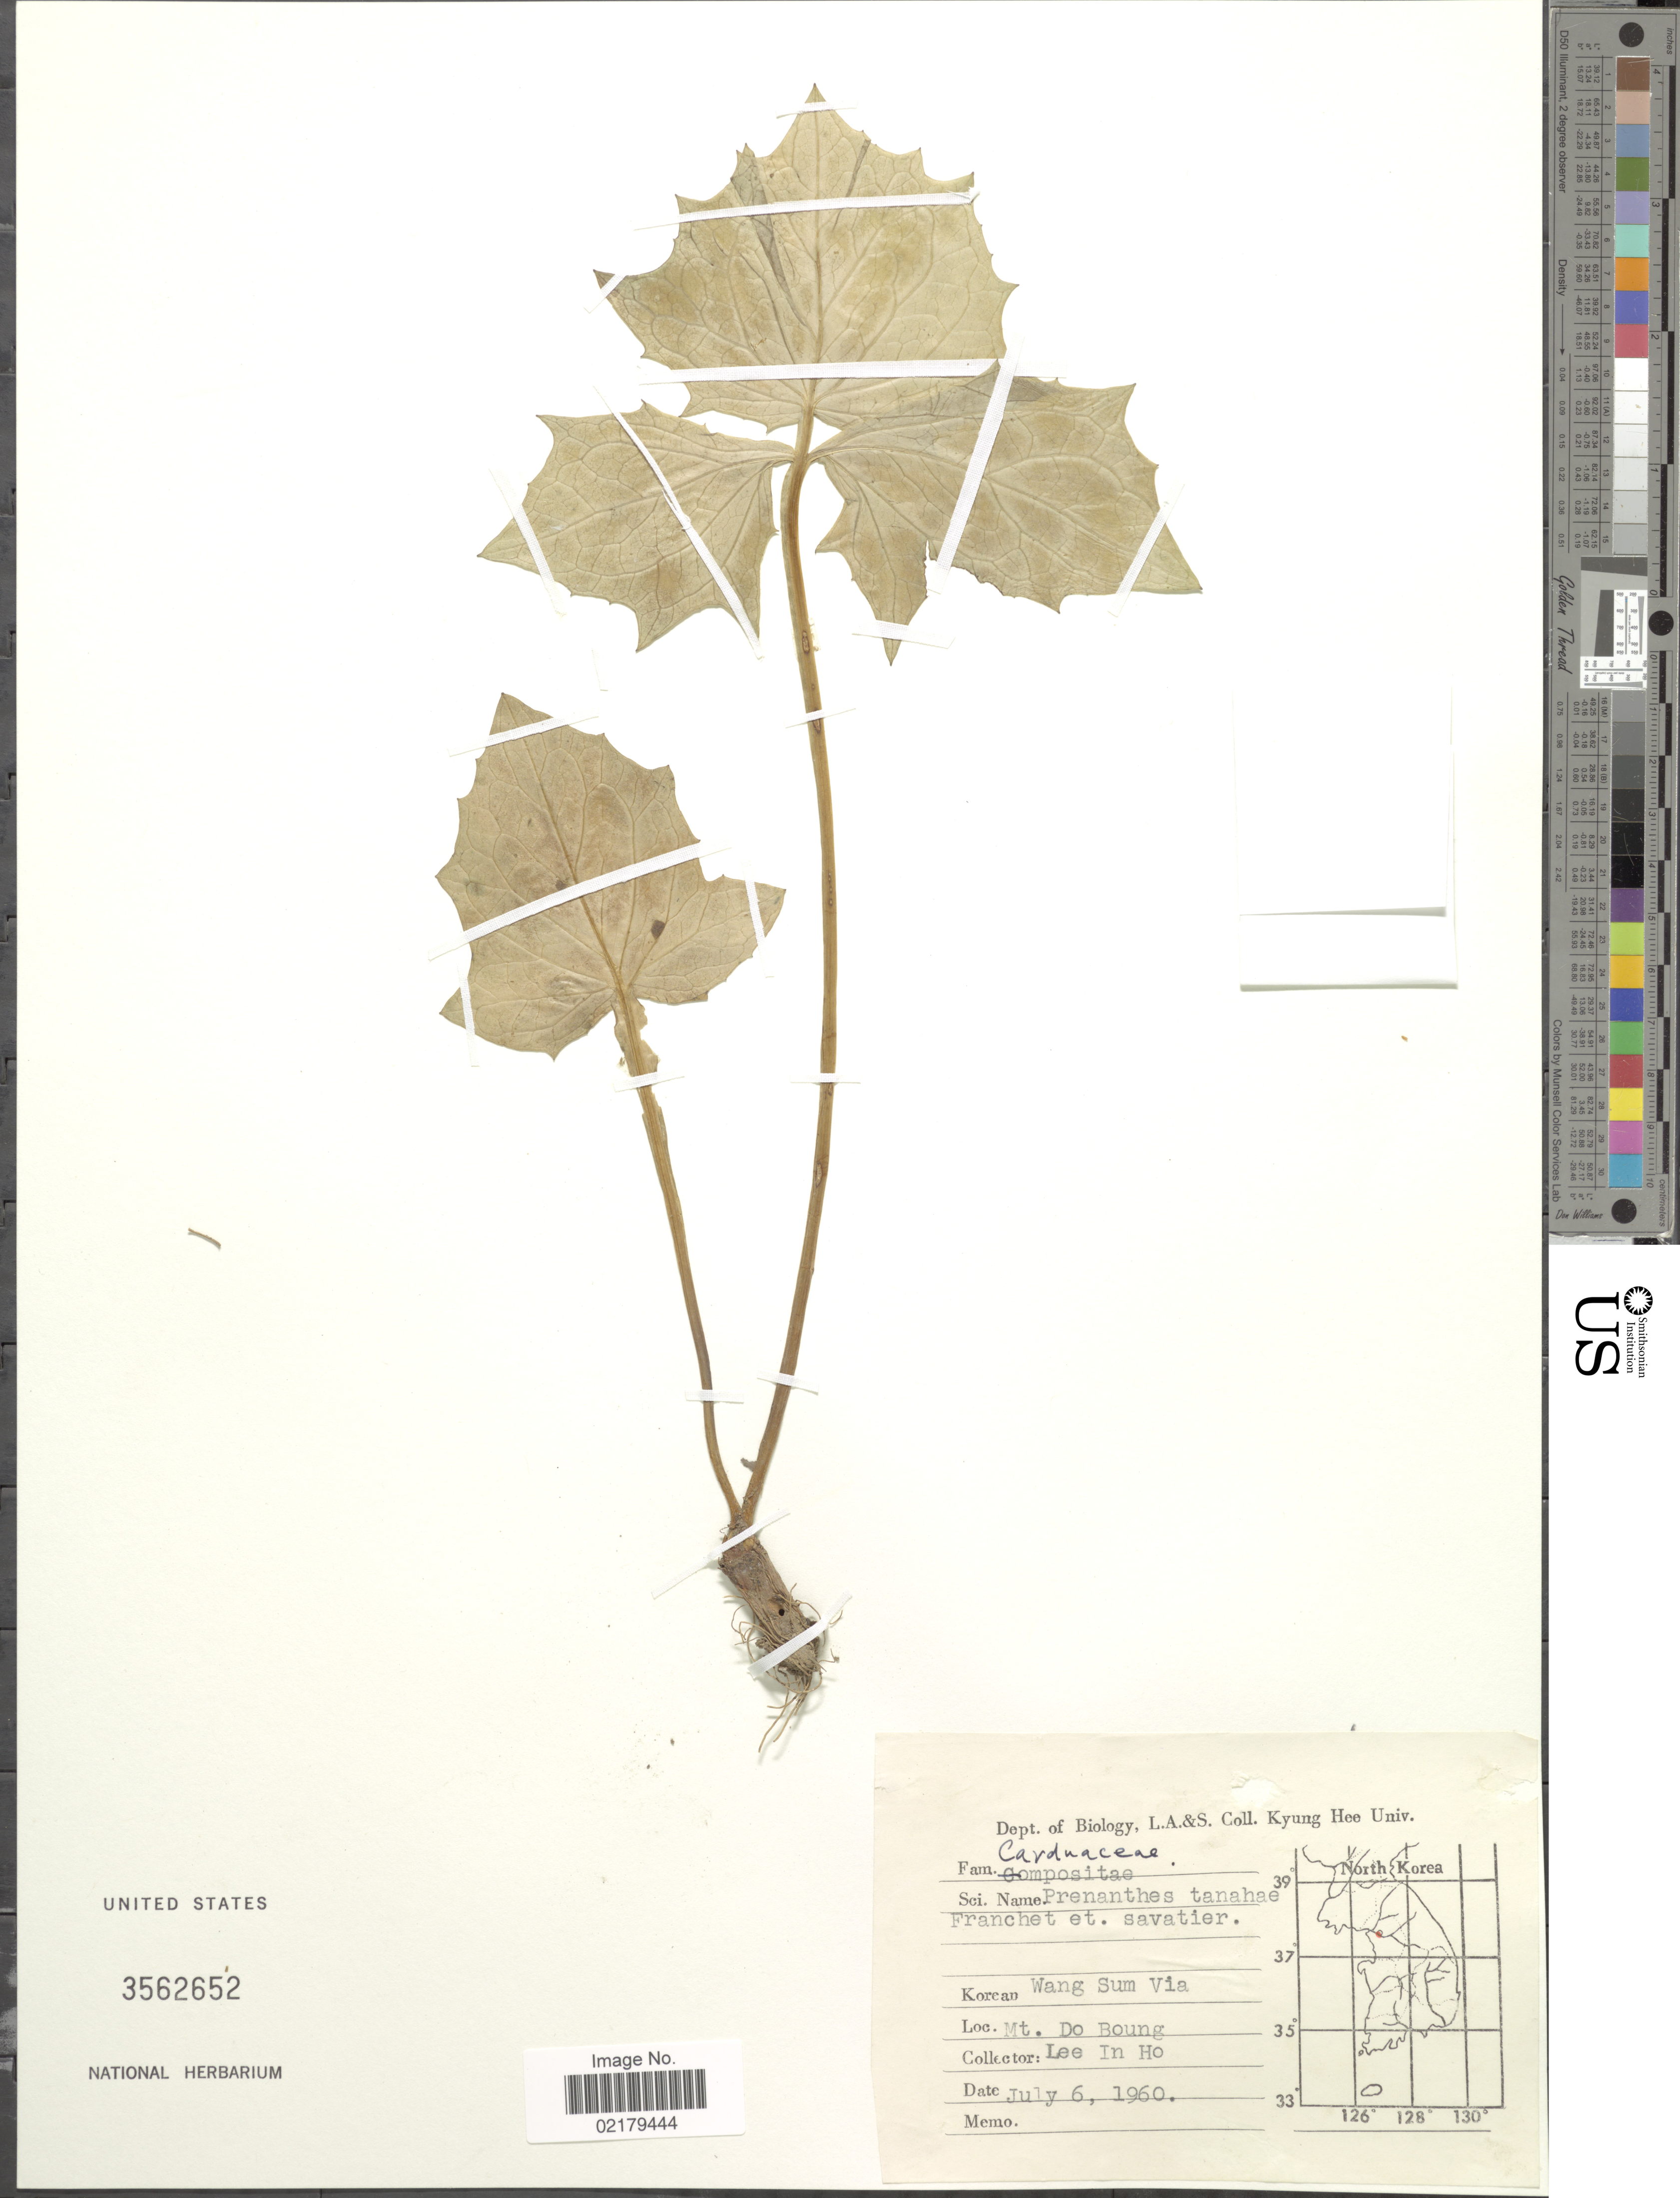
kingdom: Plantae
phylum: Tracheophyta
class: Magnoliopsida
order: Asterales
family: Asteraceae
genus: Prenanthes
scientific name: Prenanthes tanakae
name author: (Koidz.) Koidz.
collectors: I. Lee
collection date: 1960-07-06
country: South Korea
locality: Mt Do Boung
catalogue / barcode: US 3562652